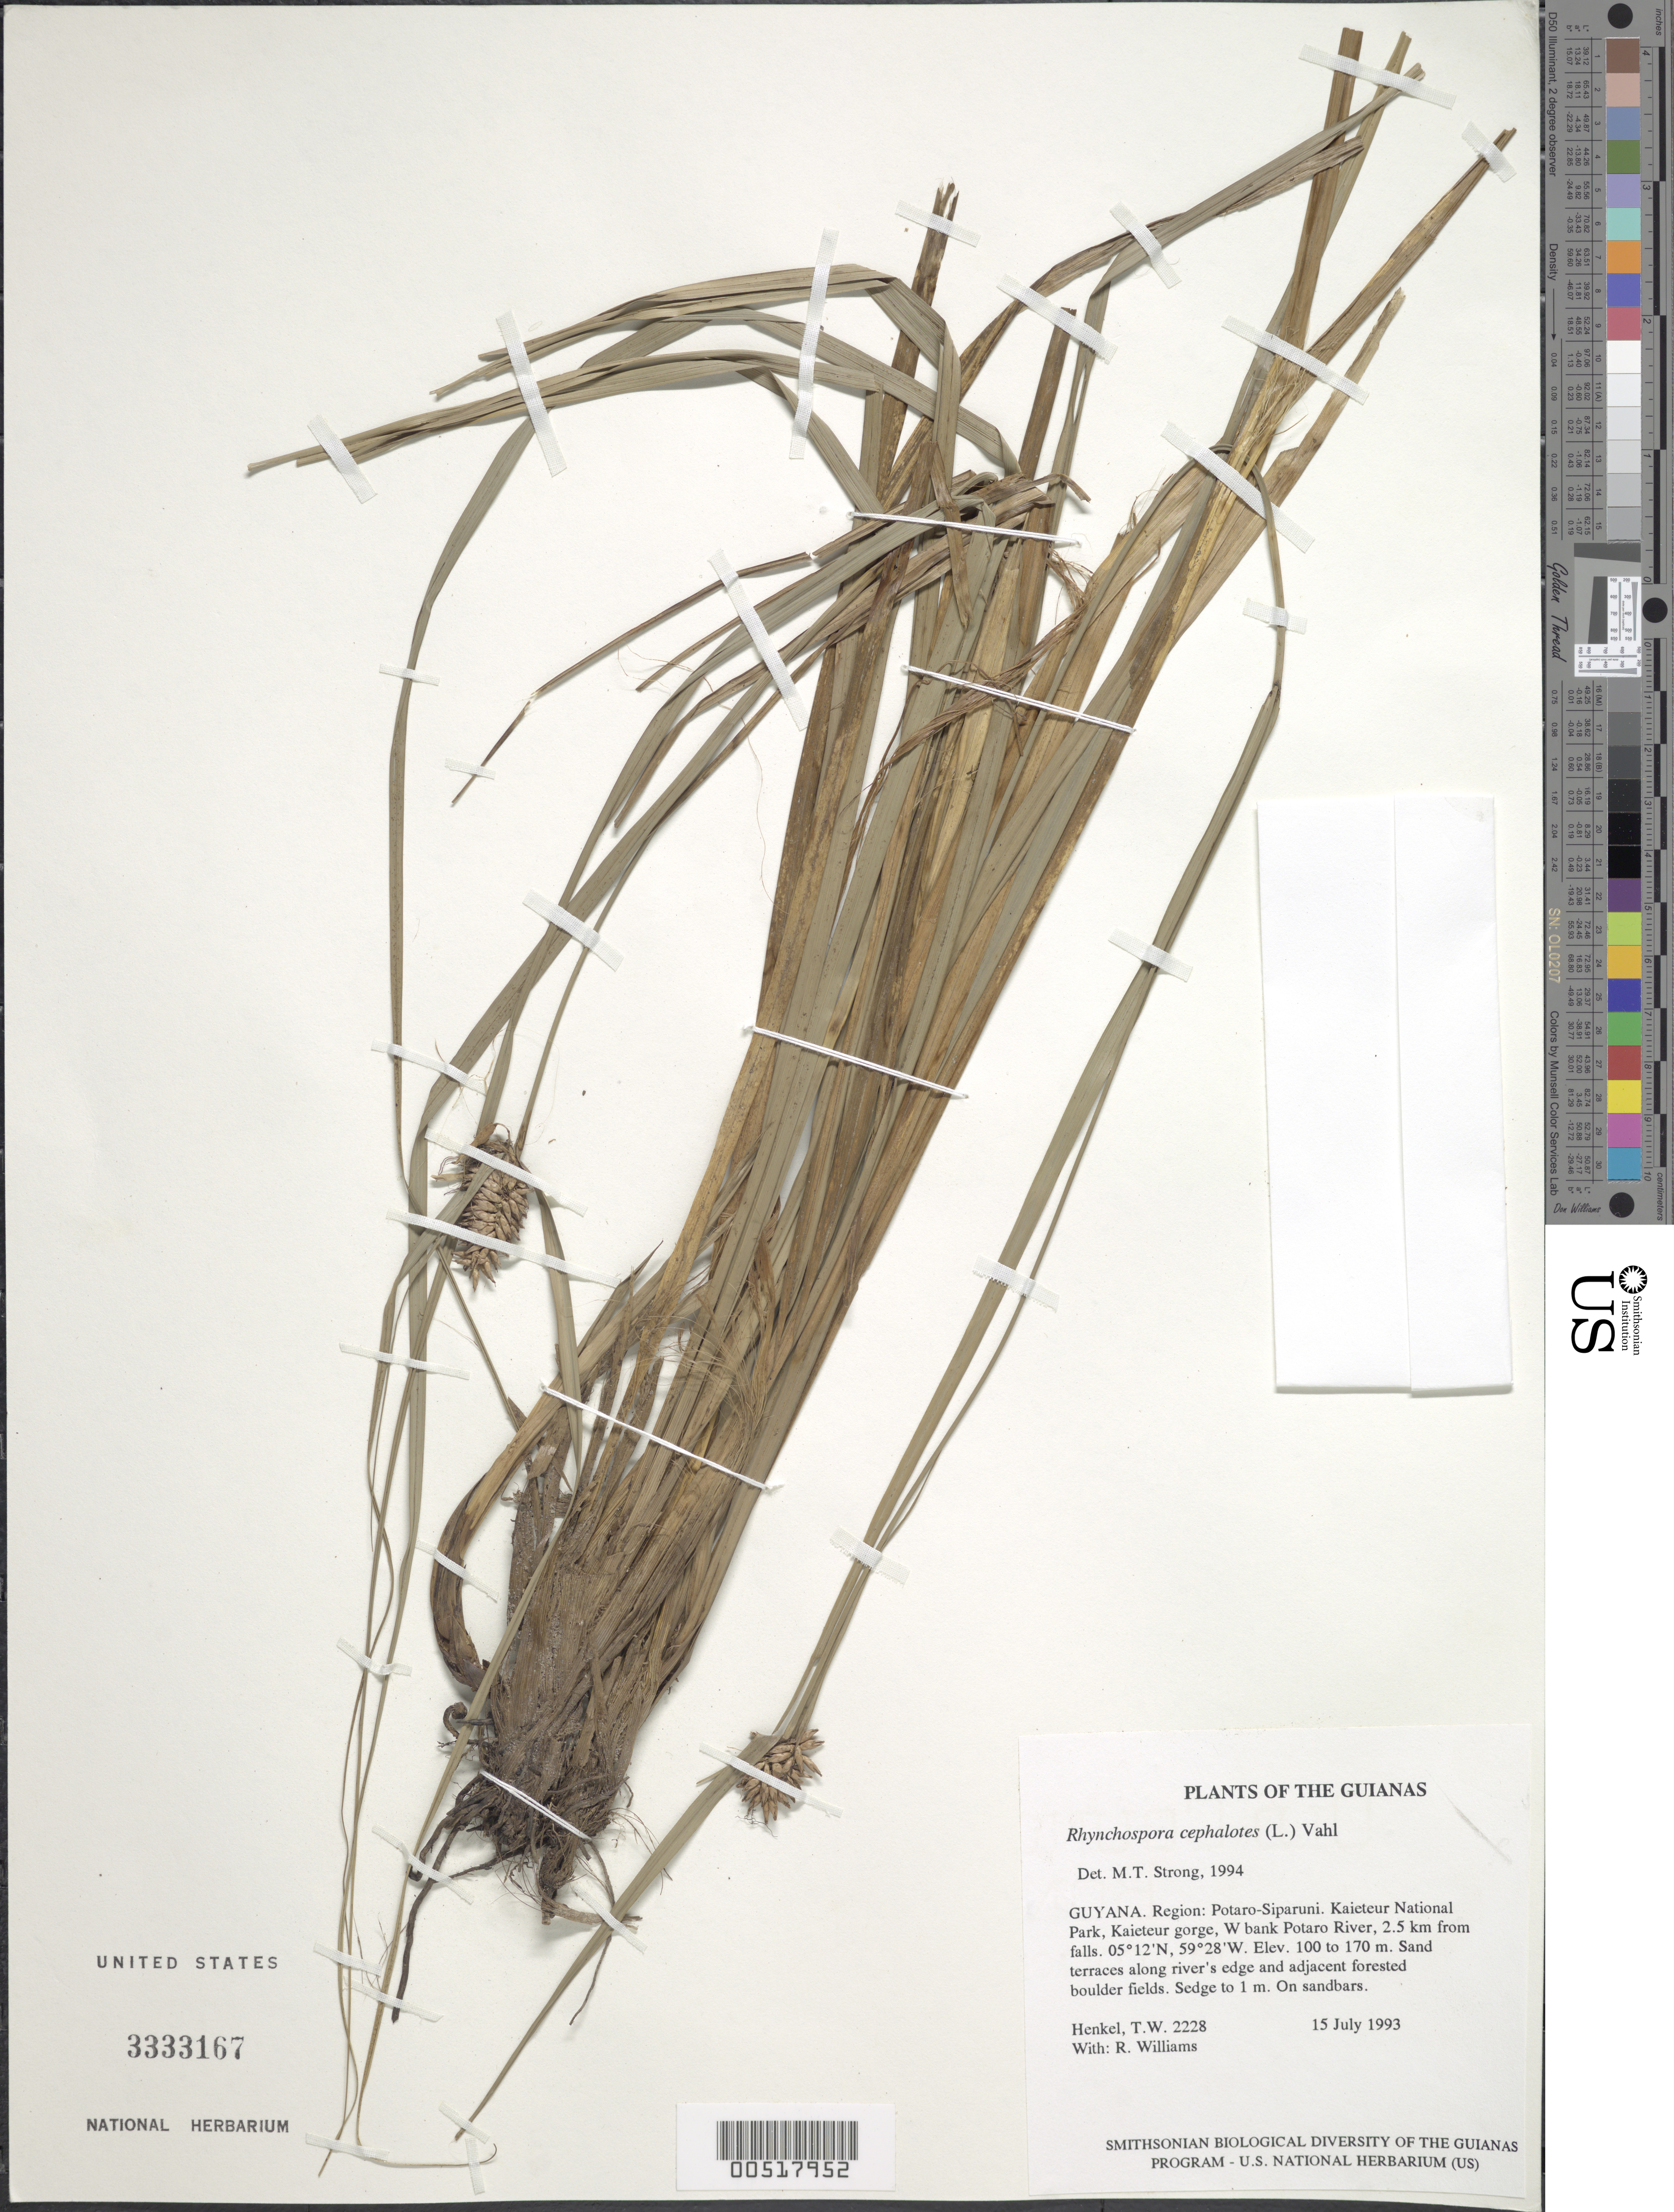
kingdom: Plantae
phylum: Tracheophyta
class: Liliopsida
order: Poales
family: Cyperaceae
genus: Rhynchospora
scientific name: Rhynchospora cephalotes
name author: (L.) Vahl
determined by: Strong, M. T., (US), Smithsonian Institution - National Museum of Natural History (UNITED STATES)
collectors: T. Henkel & R. Williams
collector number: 2228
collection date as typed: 15 July 1993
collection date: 1993-07-15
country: Guyana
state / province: Potaro-Siparuni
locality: Kaieteur National Park, Kaieteur gorge, W bank Potaro R, 2.5 km from falls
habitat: Sand terraces along river's edge and adjacent forested boulder fields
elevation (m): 100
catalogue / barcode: US 3333167